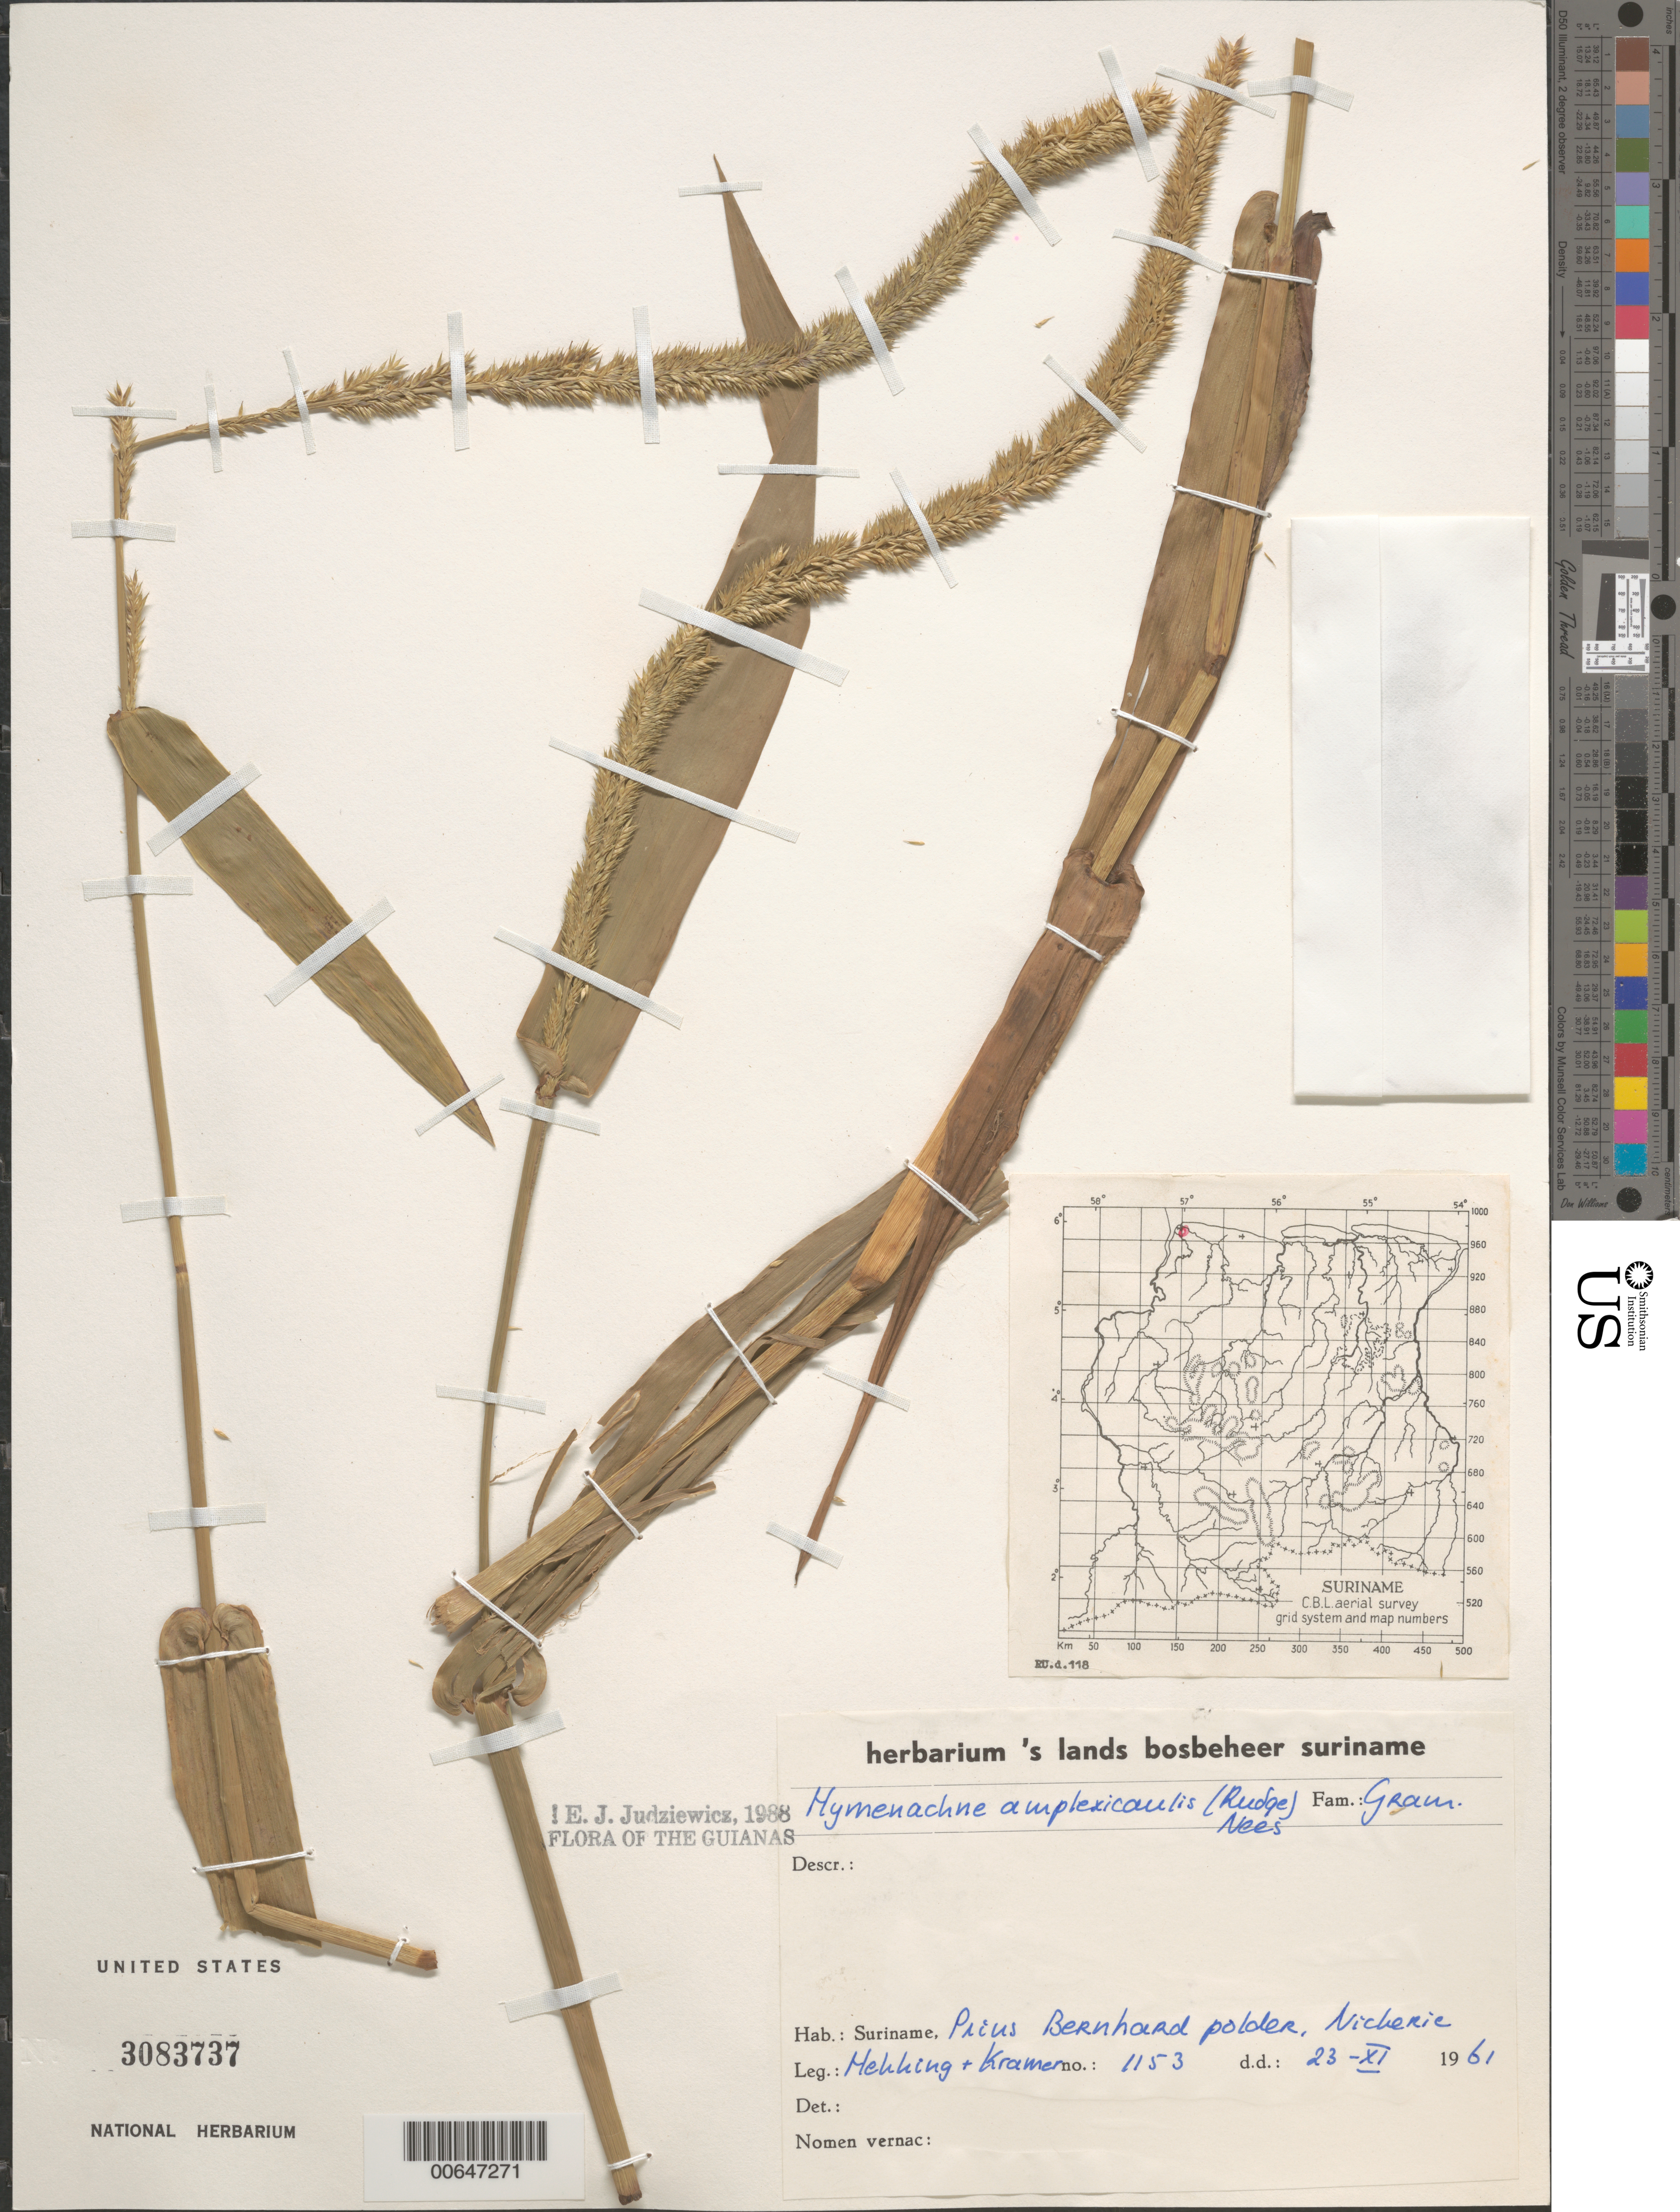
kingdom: Plantae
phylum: Tracheophyta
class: Liliopsida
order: Poales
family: Poaceae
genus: Hymenachne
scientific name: Hymenachne amplexicaulis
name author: (Rudge) Nees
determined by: Judziewicz, E. J.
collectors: W. H. A. Hekking & Kramer, --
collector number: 1153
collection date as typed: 23-Nov-61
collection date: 1961-11-23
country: Suriname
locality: Nickerie, Prins Bernhard polder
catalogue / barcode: US 3083737